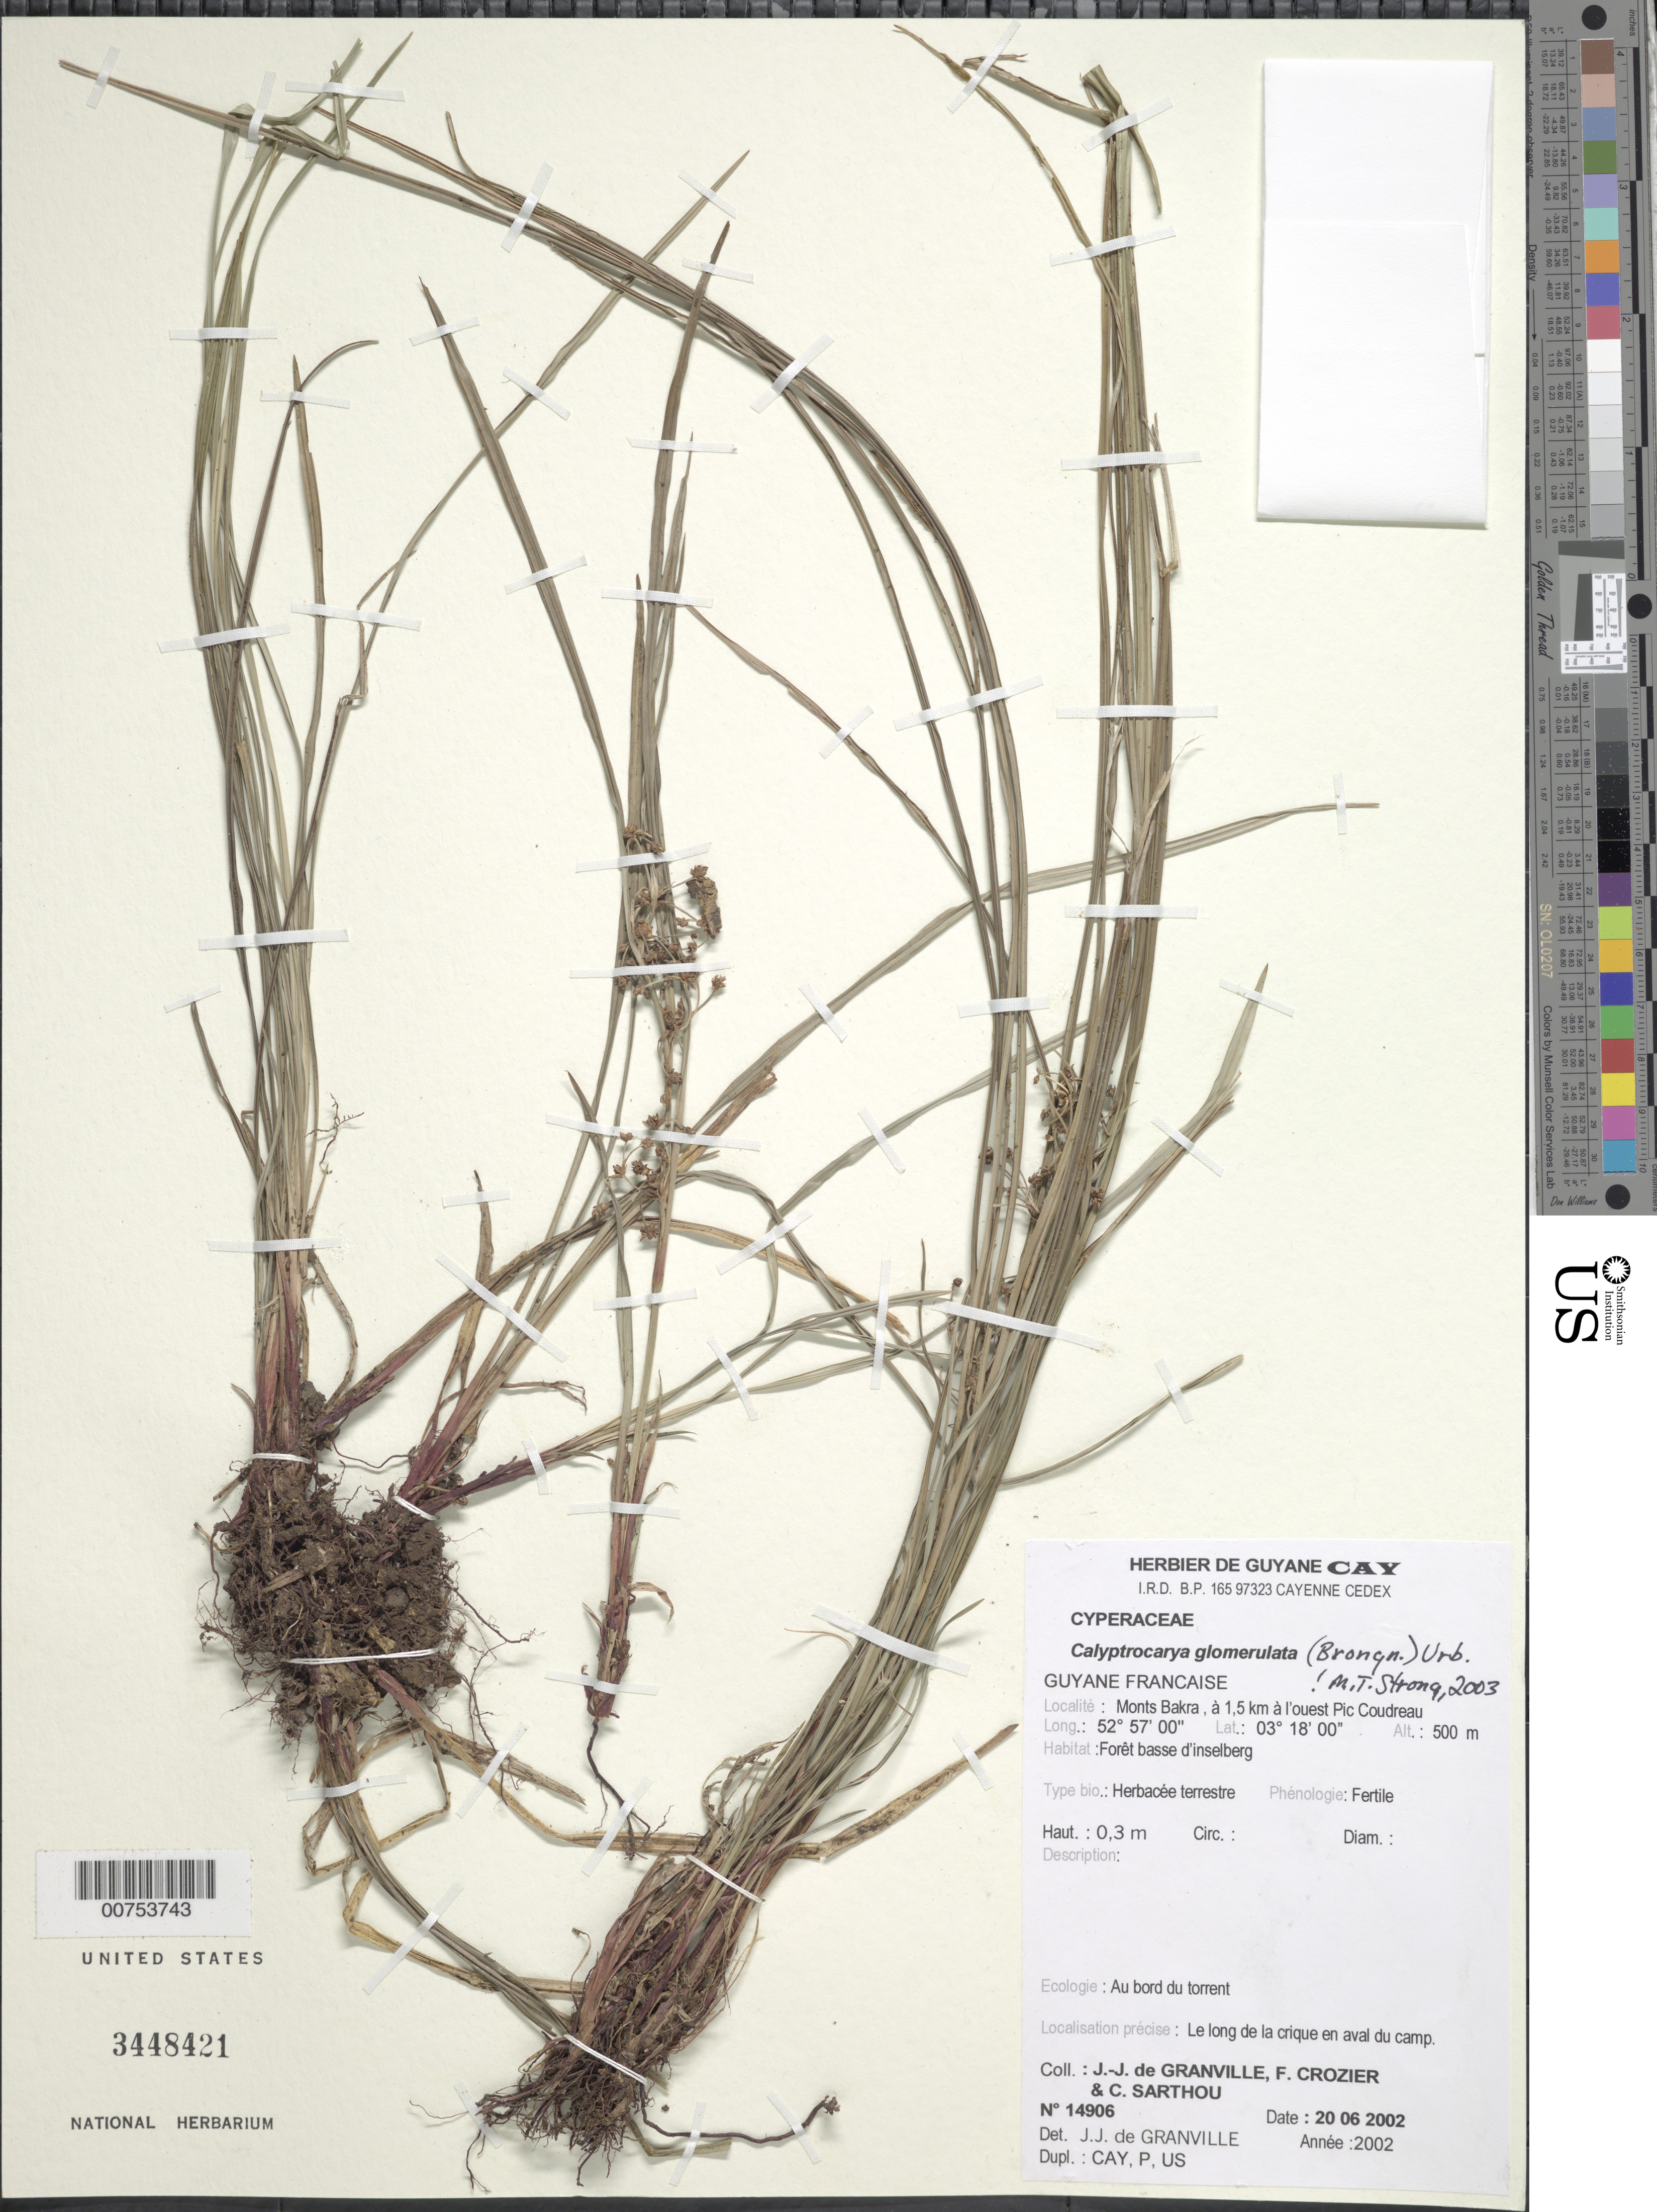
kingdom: Plantae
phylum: Tracheophyta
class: Liliopsida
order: Poales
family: Cyperaceae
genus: Calyptrocarya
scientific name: Calyptrocarya glomerulata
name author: (Brongn.) Urb.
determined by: Strong, M. T., (US), Smithsonian Institution - National Museum of Natural History (UNITED STATES)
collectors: J.-J. de Granville, F. Crozier & C. Sarthou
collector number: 14906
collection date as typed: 20-Jun-02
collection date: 2002-06-20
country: French Guiana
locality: Monts Bakra, 1.5 km a l'Ouest du Pic Coudreau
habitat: Low forest; along stream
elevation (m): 500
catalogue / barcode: US 3448421